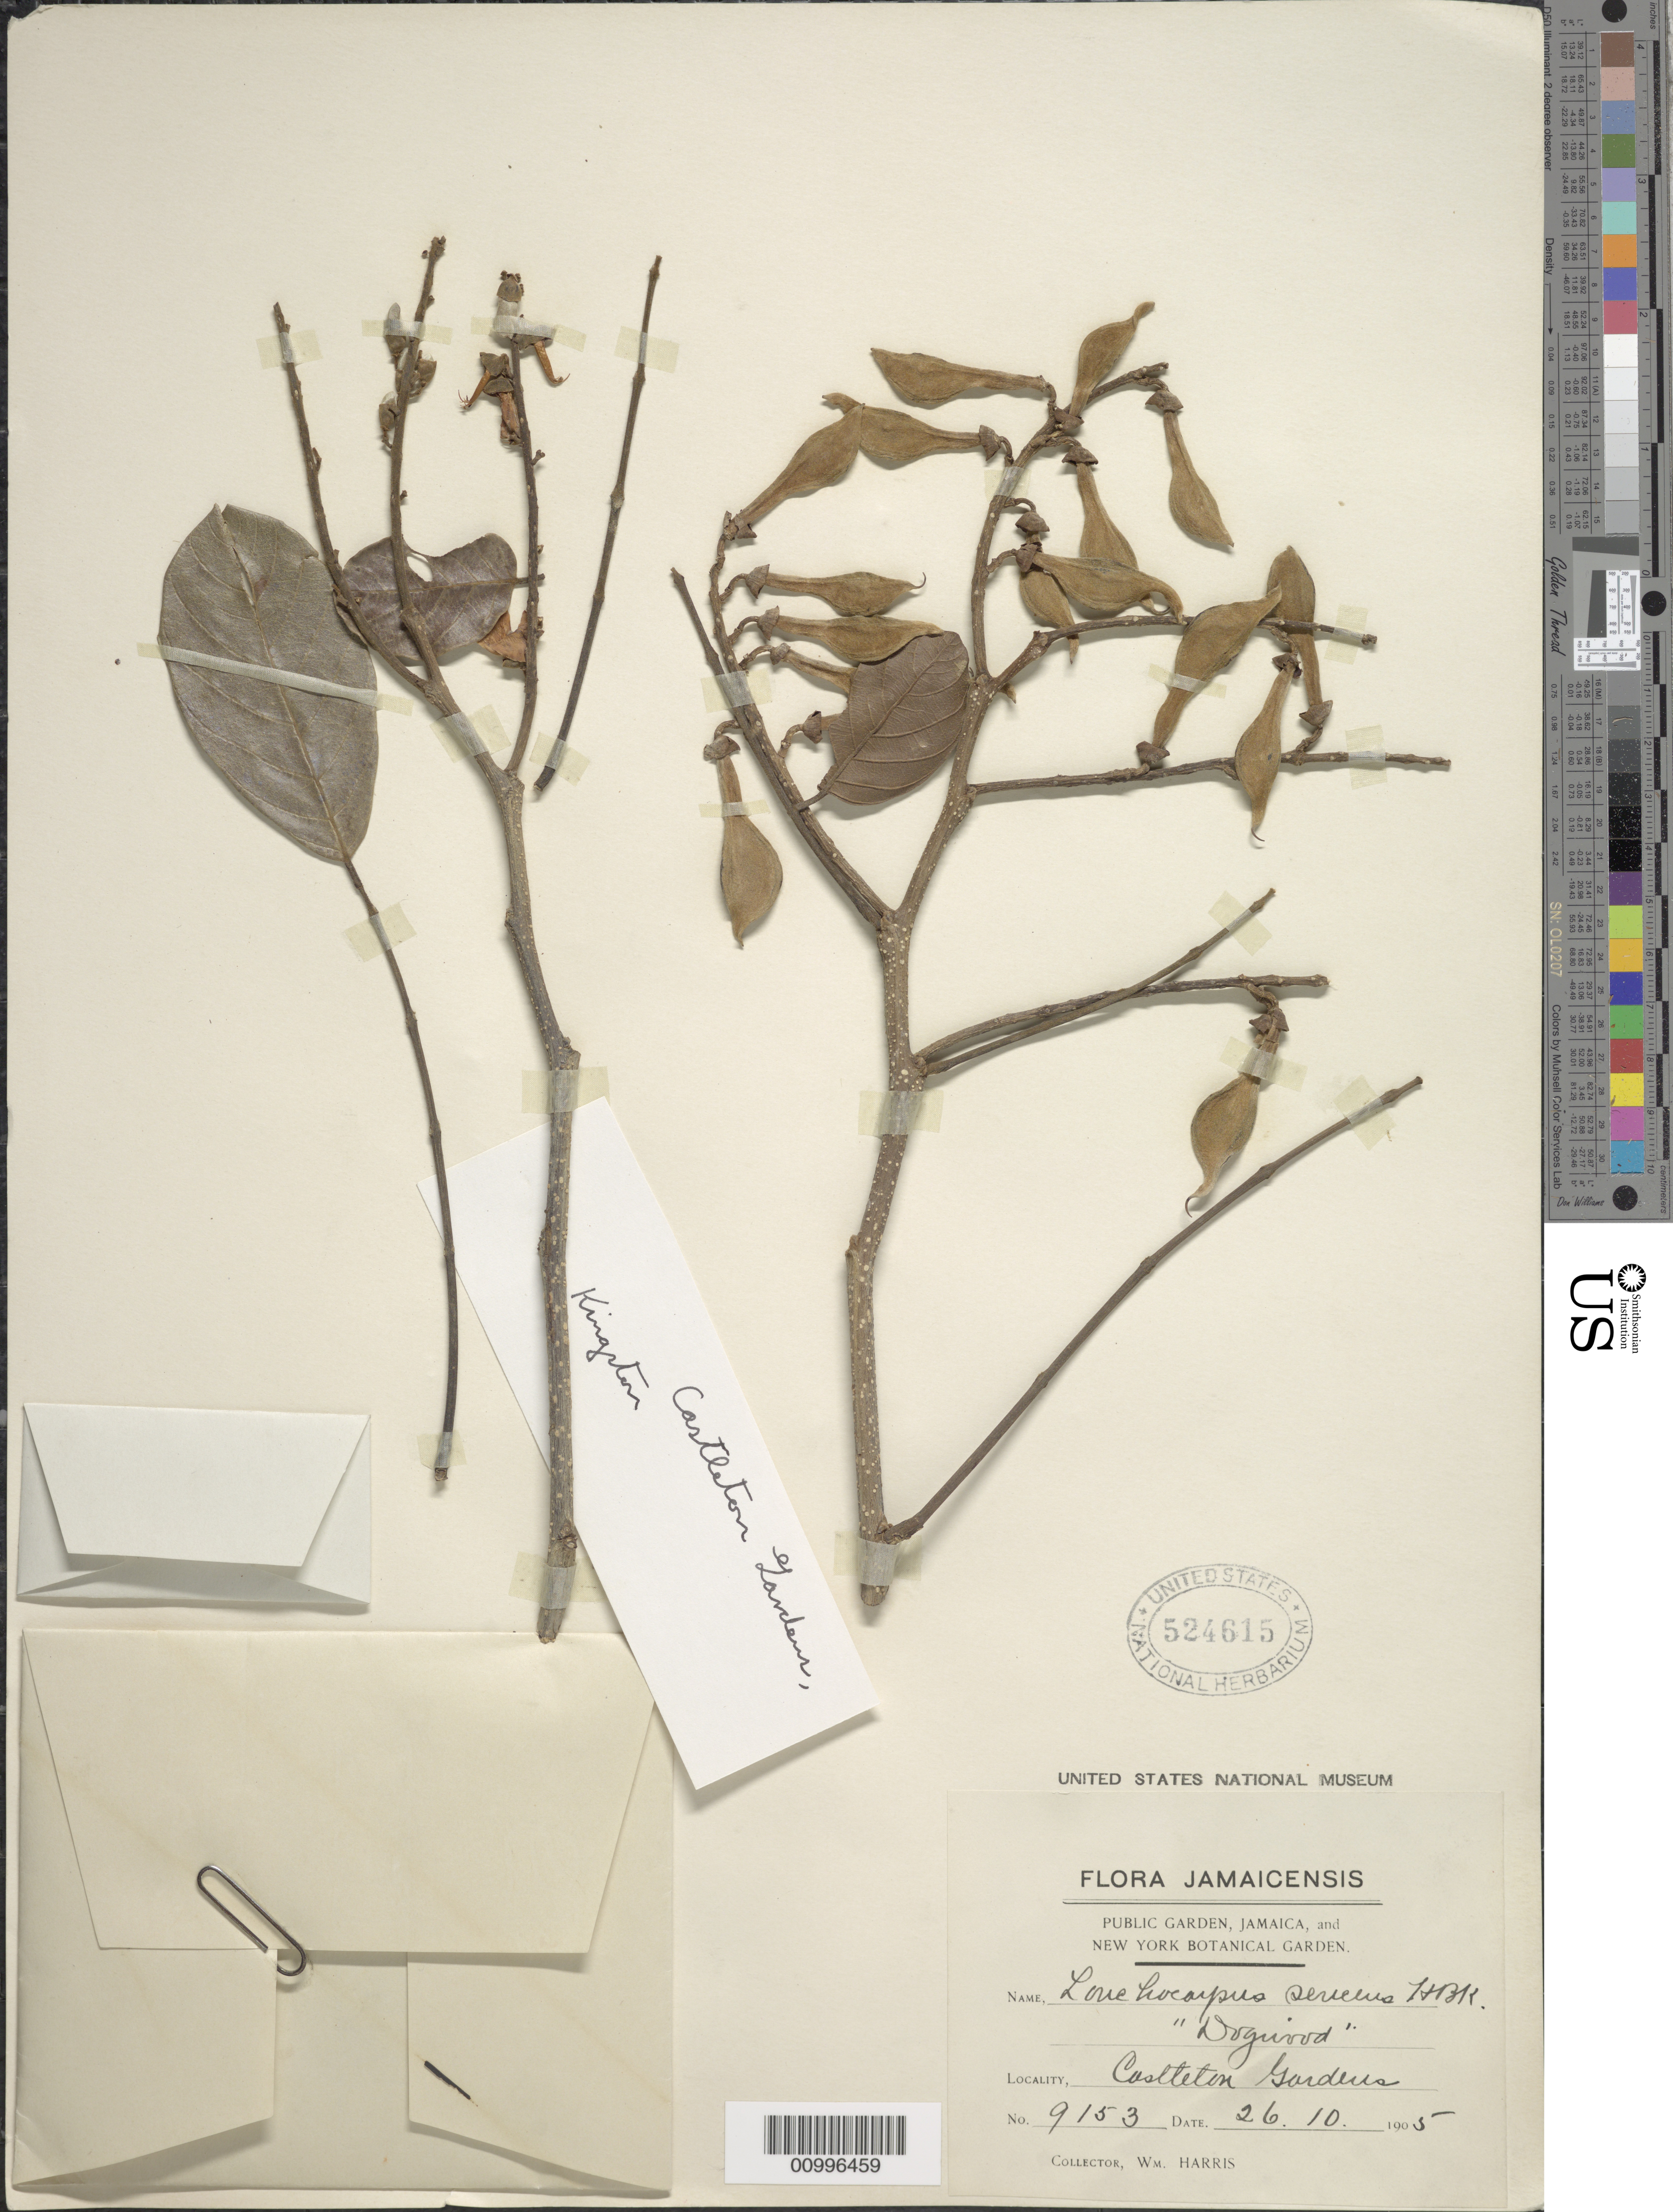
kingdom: Plantae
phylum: Tracheophyta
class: Magnoliopsida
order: Fabales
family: Fabaceae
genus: Lonchocarpus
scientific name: Lonchocarpus sericeus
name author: (Poir.) Kunth ex DC.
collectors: W. H. Harris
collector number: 9153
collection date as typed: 26 Oct 1905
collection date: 1905-10-26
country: Jamaica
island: Jamaica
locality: Caslteton Gardens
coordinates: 0 N, 0 E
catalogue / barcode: US 524615